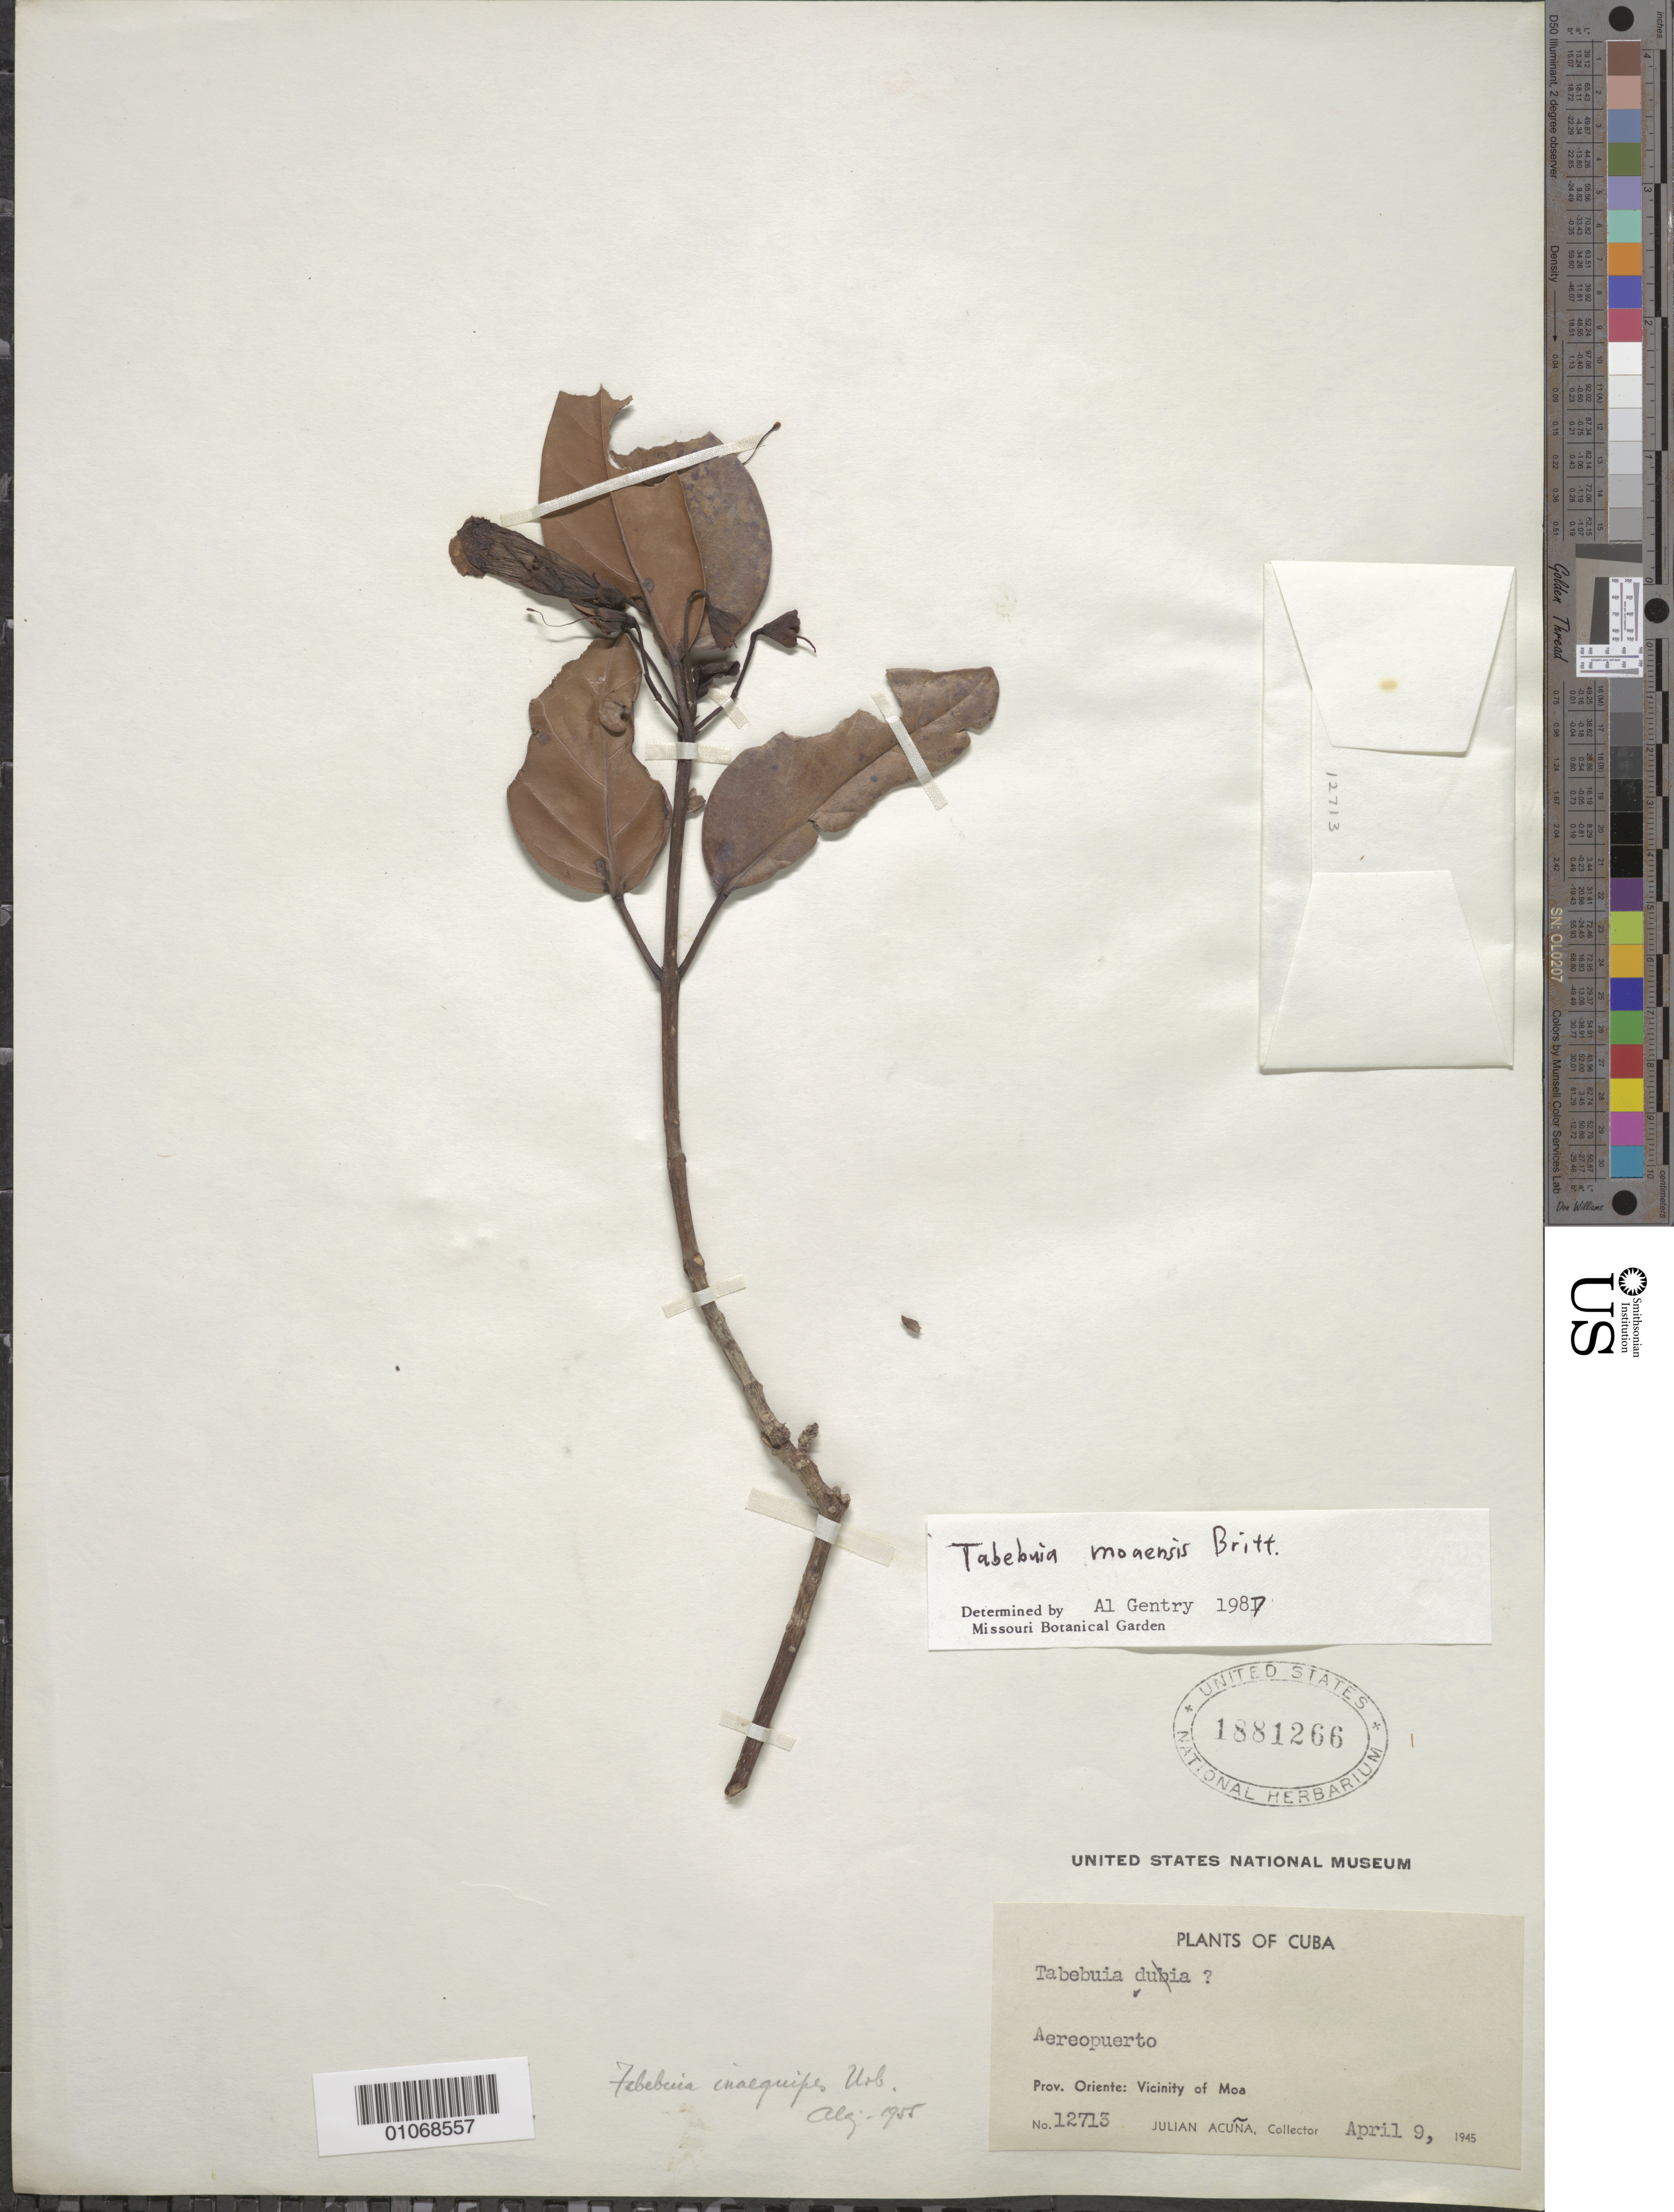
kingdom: Plantae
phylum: Tracheophyta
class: Magnoliopsida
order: Lamiales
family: Bignoniaceae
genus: Tabebuia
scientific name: Tabebuia moaensis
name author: Britton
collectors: J. Acuña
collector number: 12713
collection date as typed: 09 Apr 1945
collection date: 1945-04-09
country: Cuba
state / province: Holguin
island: Cuba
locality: Airport, vicinity of Moa [Oriente]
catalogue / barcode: US 1881266